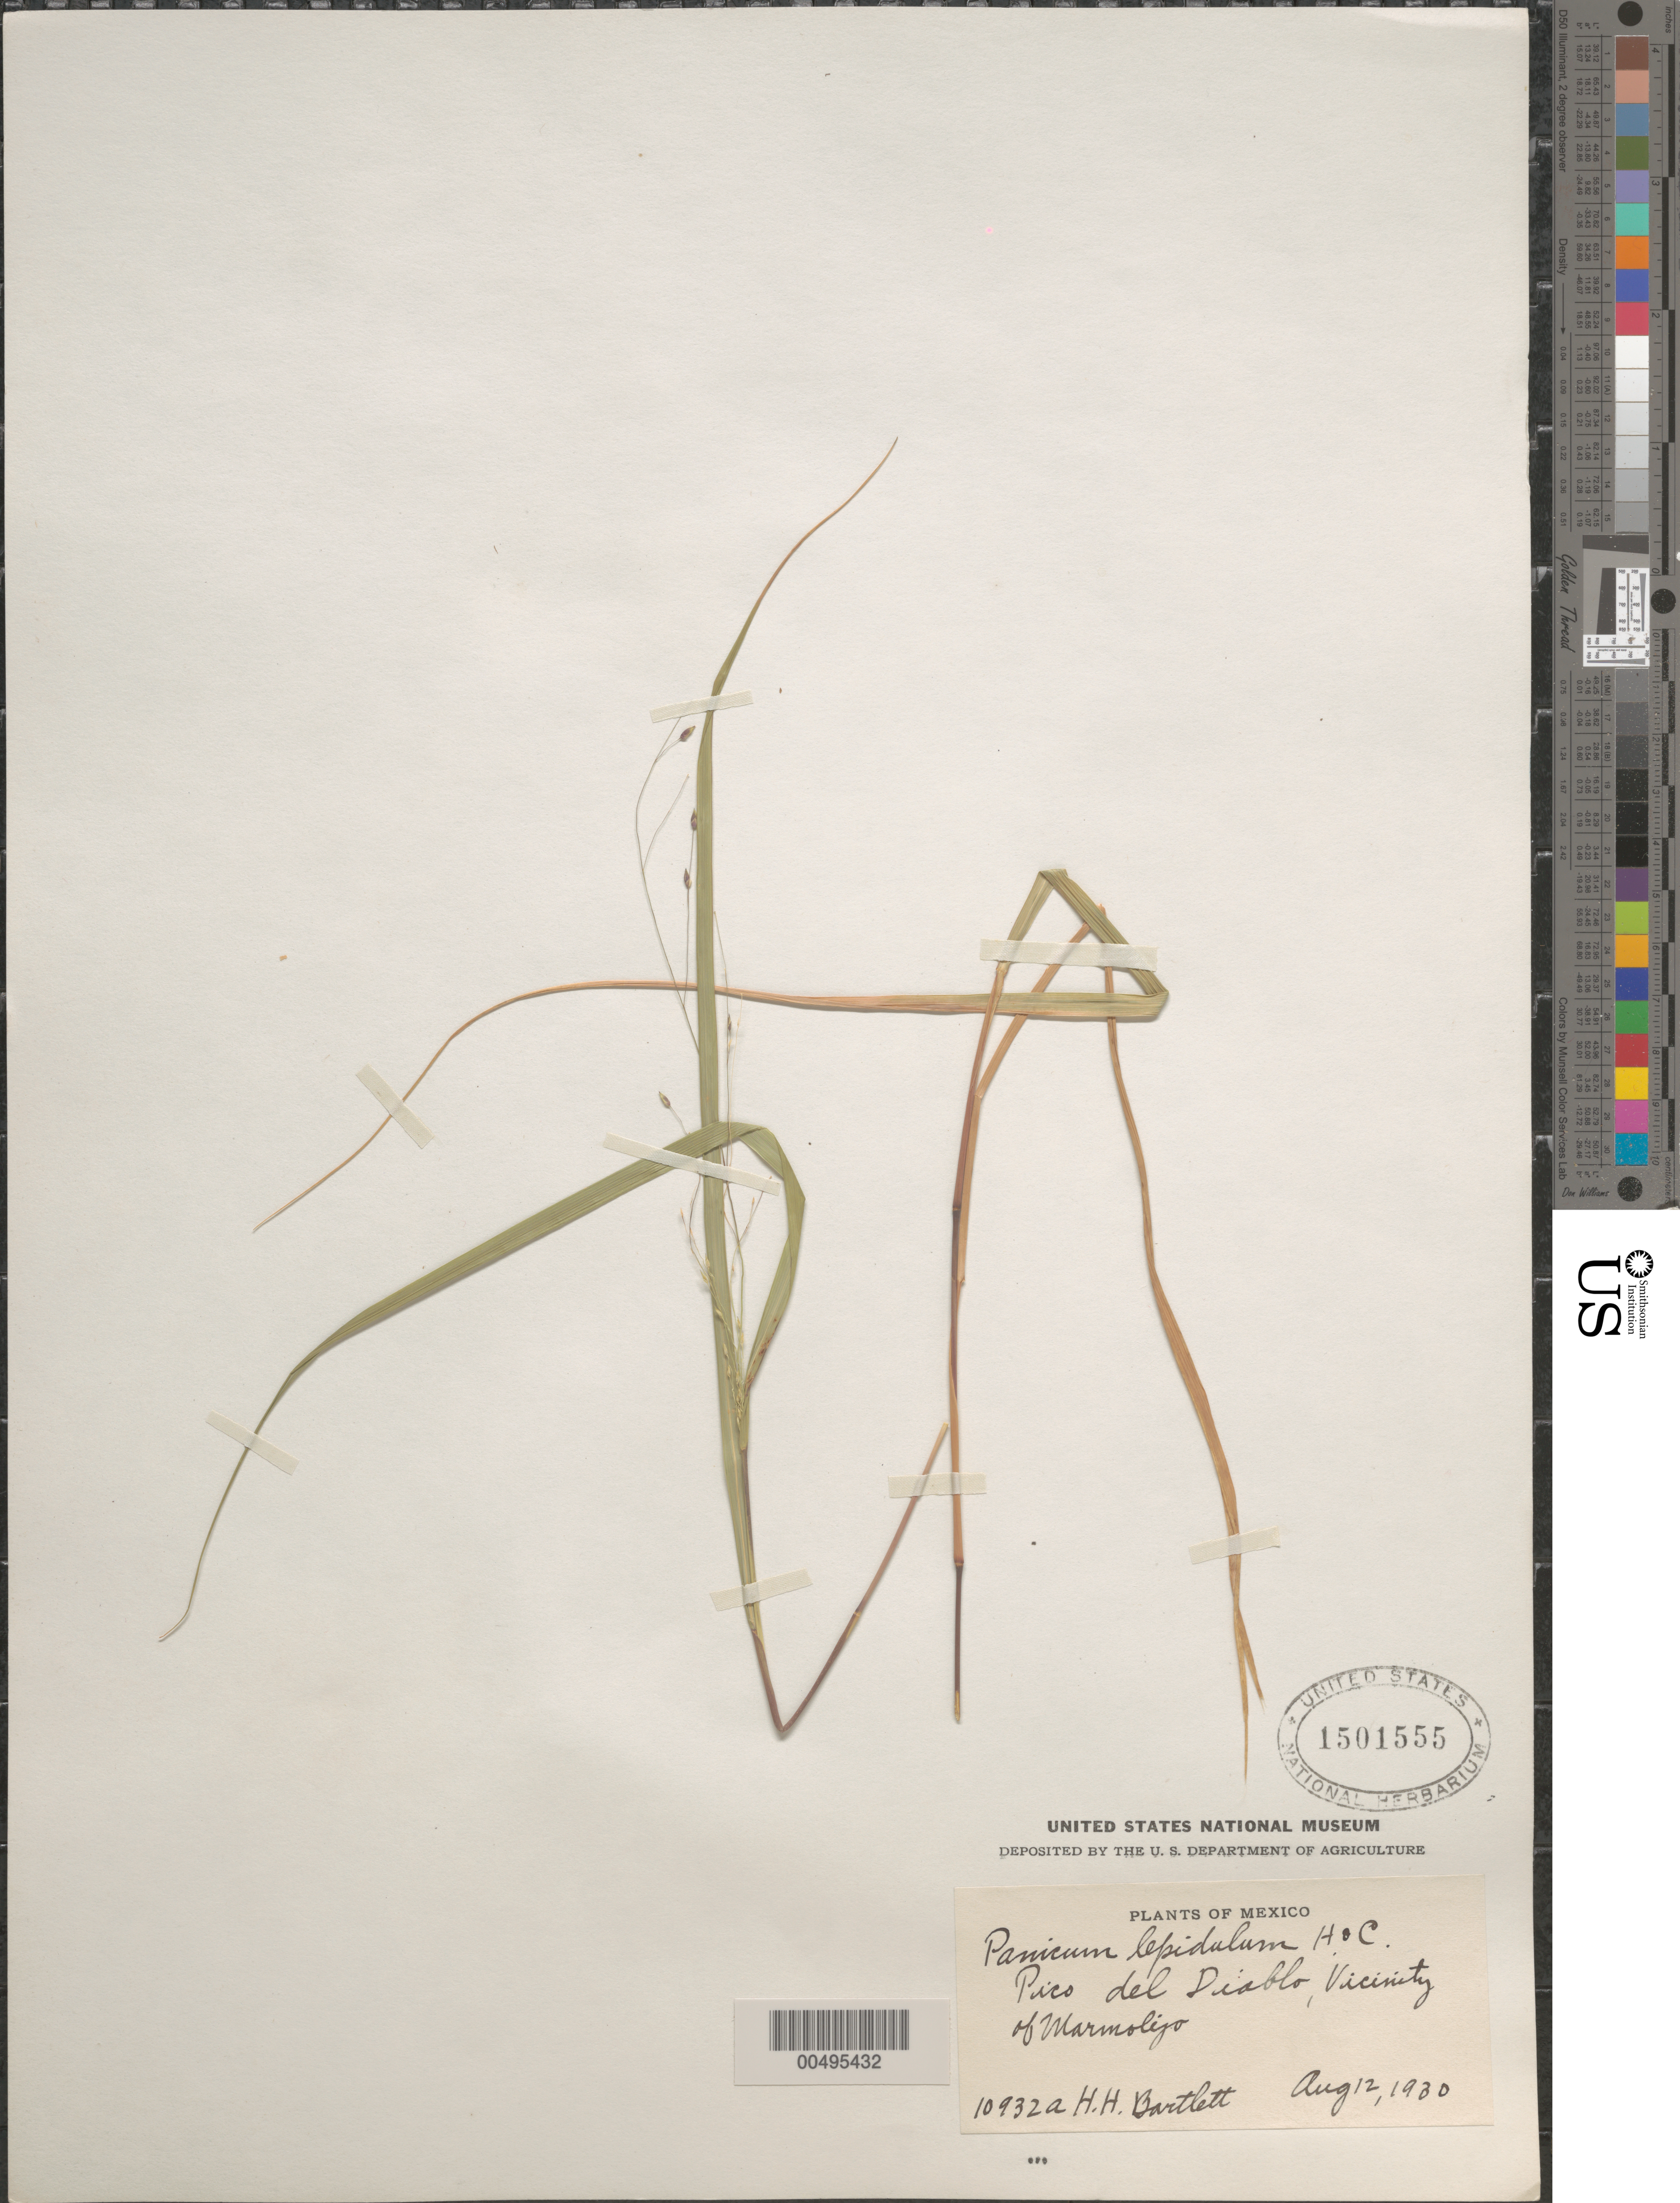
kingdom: Plantae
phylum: Tracheophyta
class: Liliopsida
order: Poales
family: Poaceae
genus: Panicum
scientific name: Panicum lepidulum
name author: Hitchc. & Chase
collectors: H. H. Bartlett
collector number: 10932a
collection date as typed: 12 Aug 1930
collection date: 1930-08-12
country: Mexico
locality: Pico del Diablo, vicinity of Marmolejo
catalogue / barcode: US 1501555